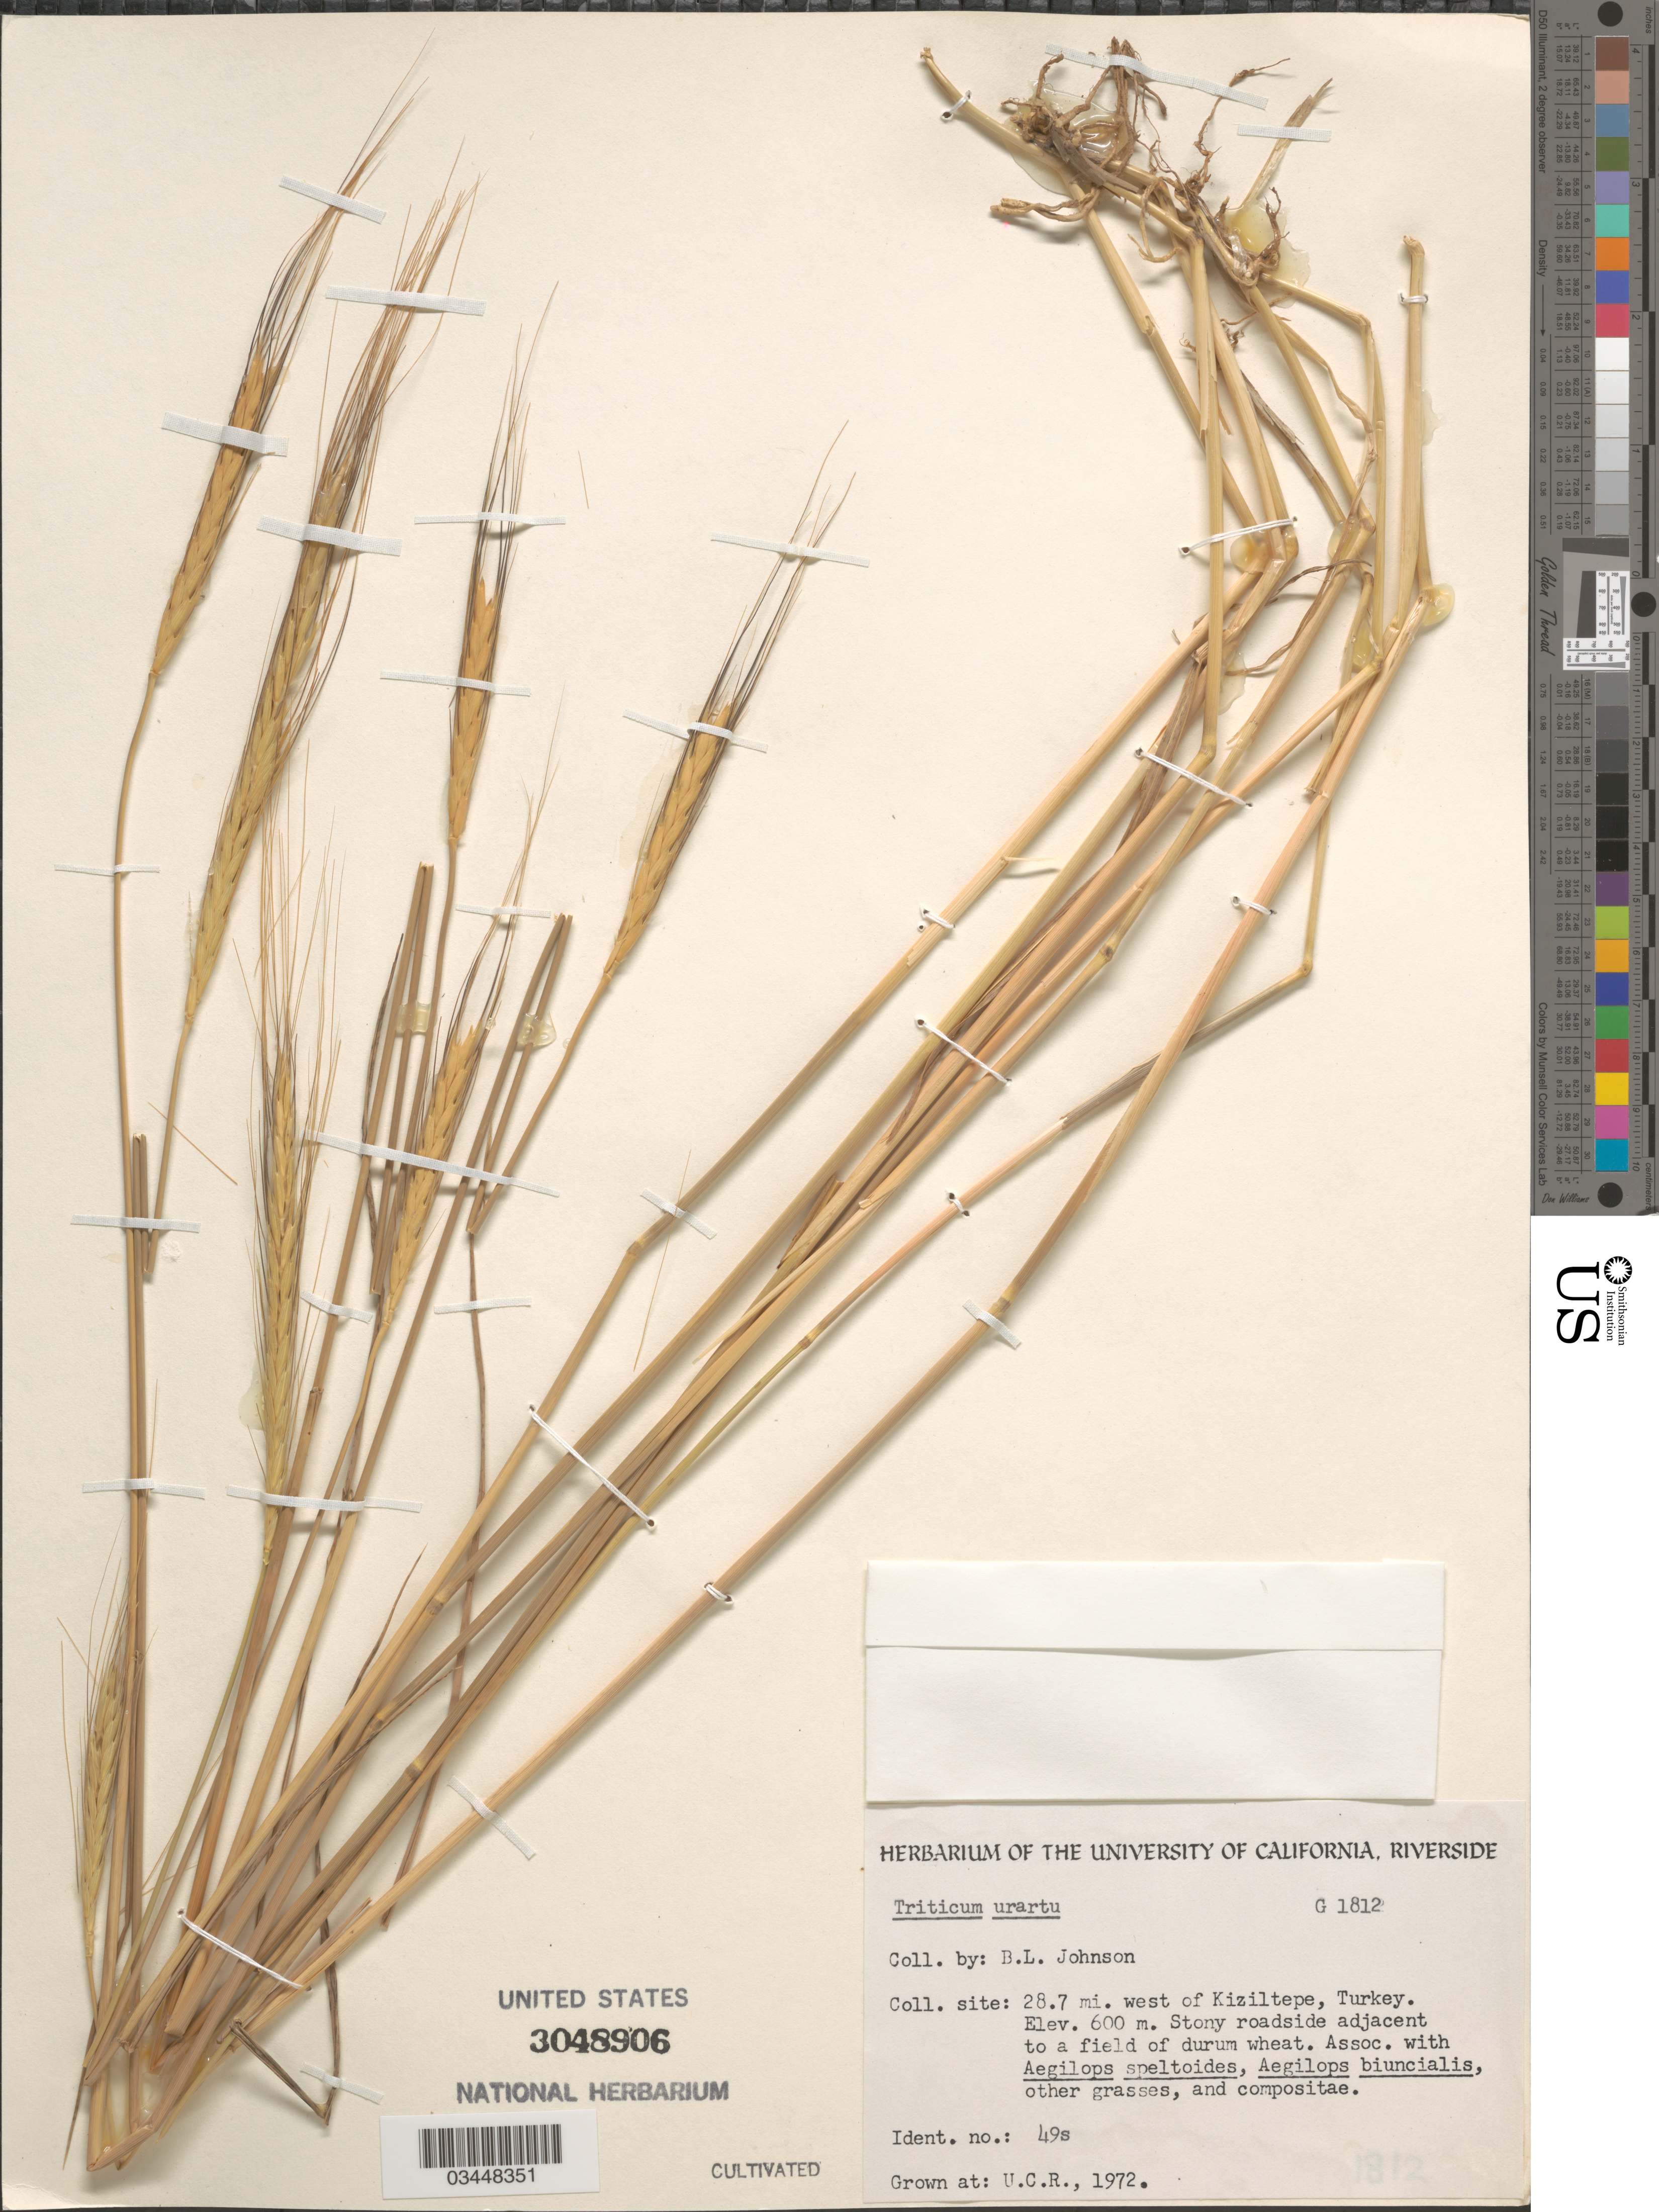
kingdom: Plantae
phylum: Tracheophyta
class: Liliopsida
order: Poales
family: Poaceae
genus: Triticum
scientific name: Triticum urartu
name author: Thumanjan ex Gandilyan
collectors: ex herb. Univ. of California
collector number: G1812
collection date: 1972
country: United States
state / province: California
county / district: Riverside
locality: U.C.R.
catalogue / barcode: US 3048906